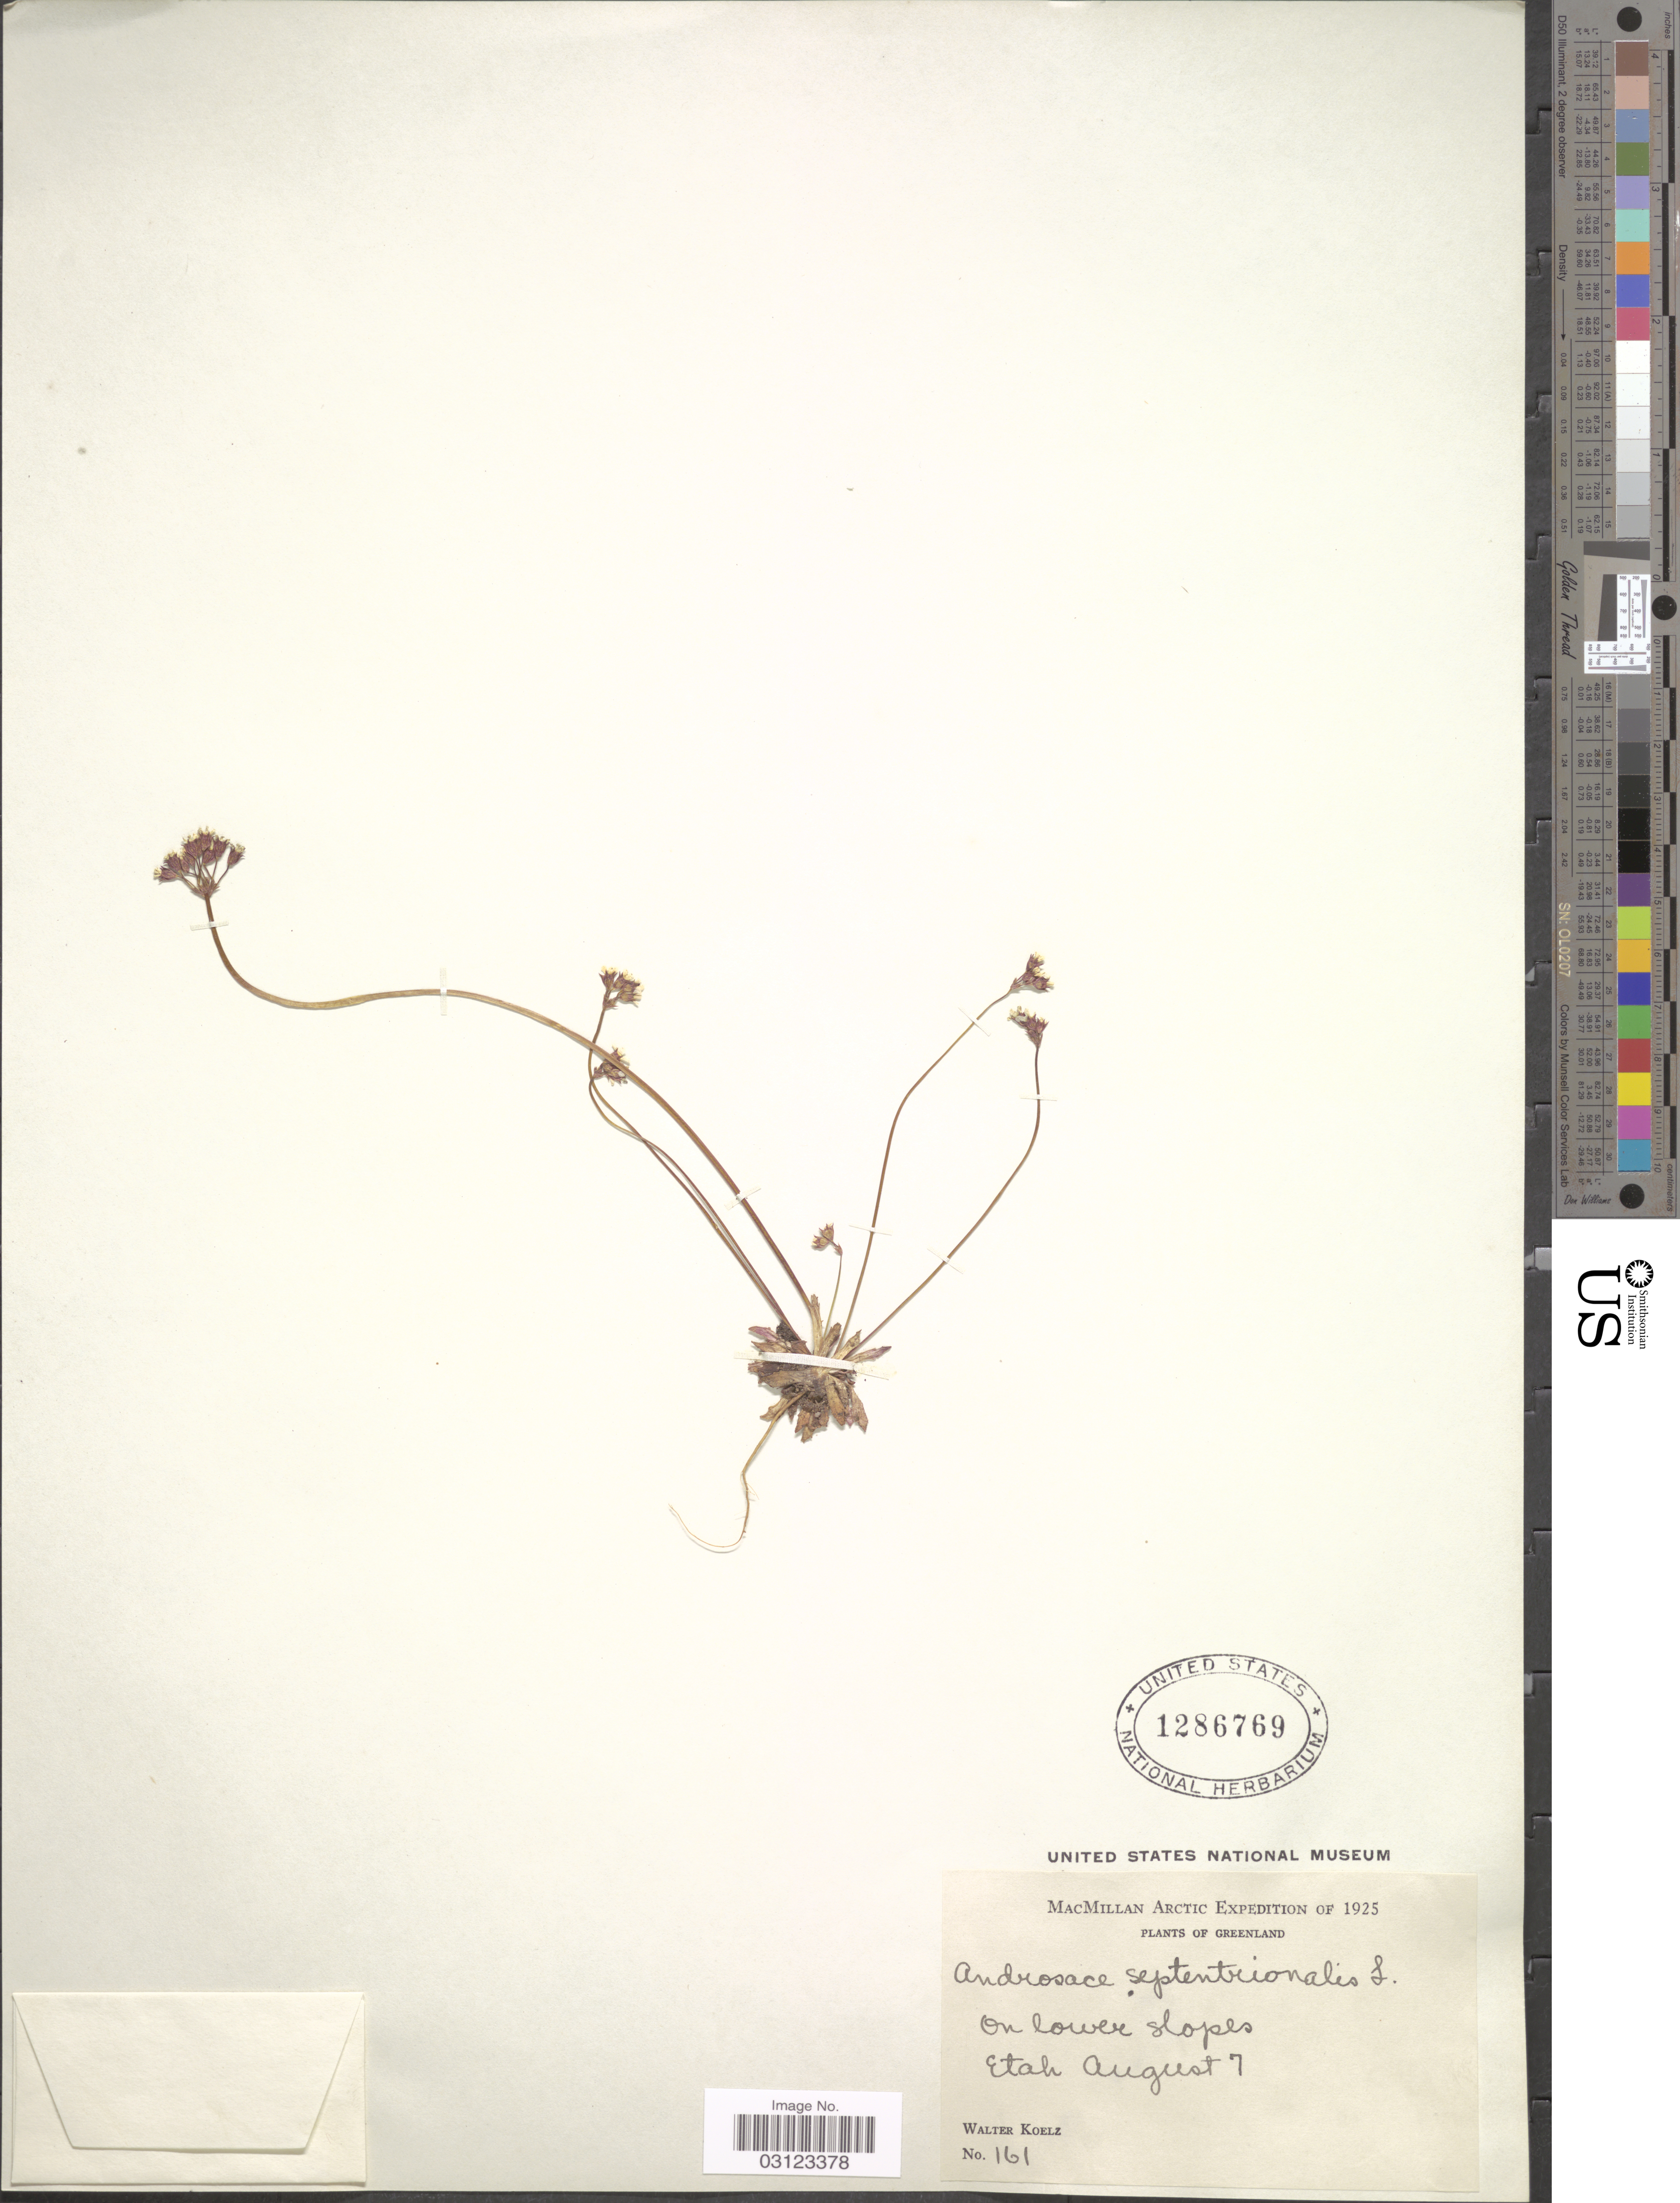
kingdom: Plantae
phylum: Tracheophyta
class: Magnoliopsida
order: Ericales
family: Primulaceae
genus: Androsace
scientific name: Androsace septentrionalis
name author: L.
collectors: W. N. Koelz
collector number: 161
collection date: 1925-08-07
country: Greenland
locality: On lower slopes Etah.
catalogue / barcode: US 1286769